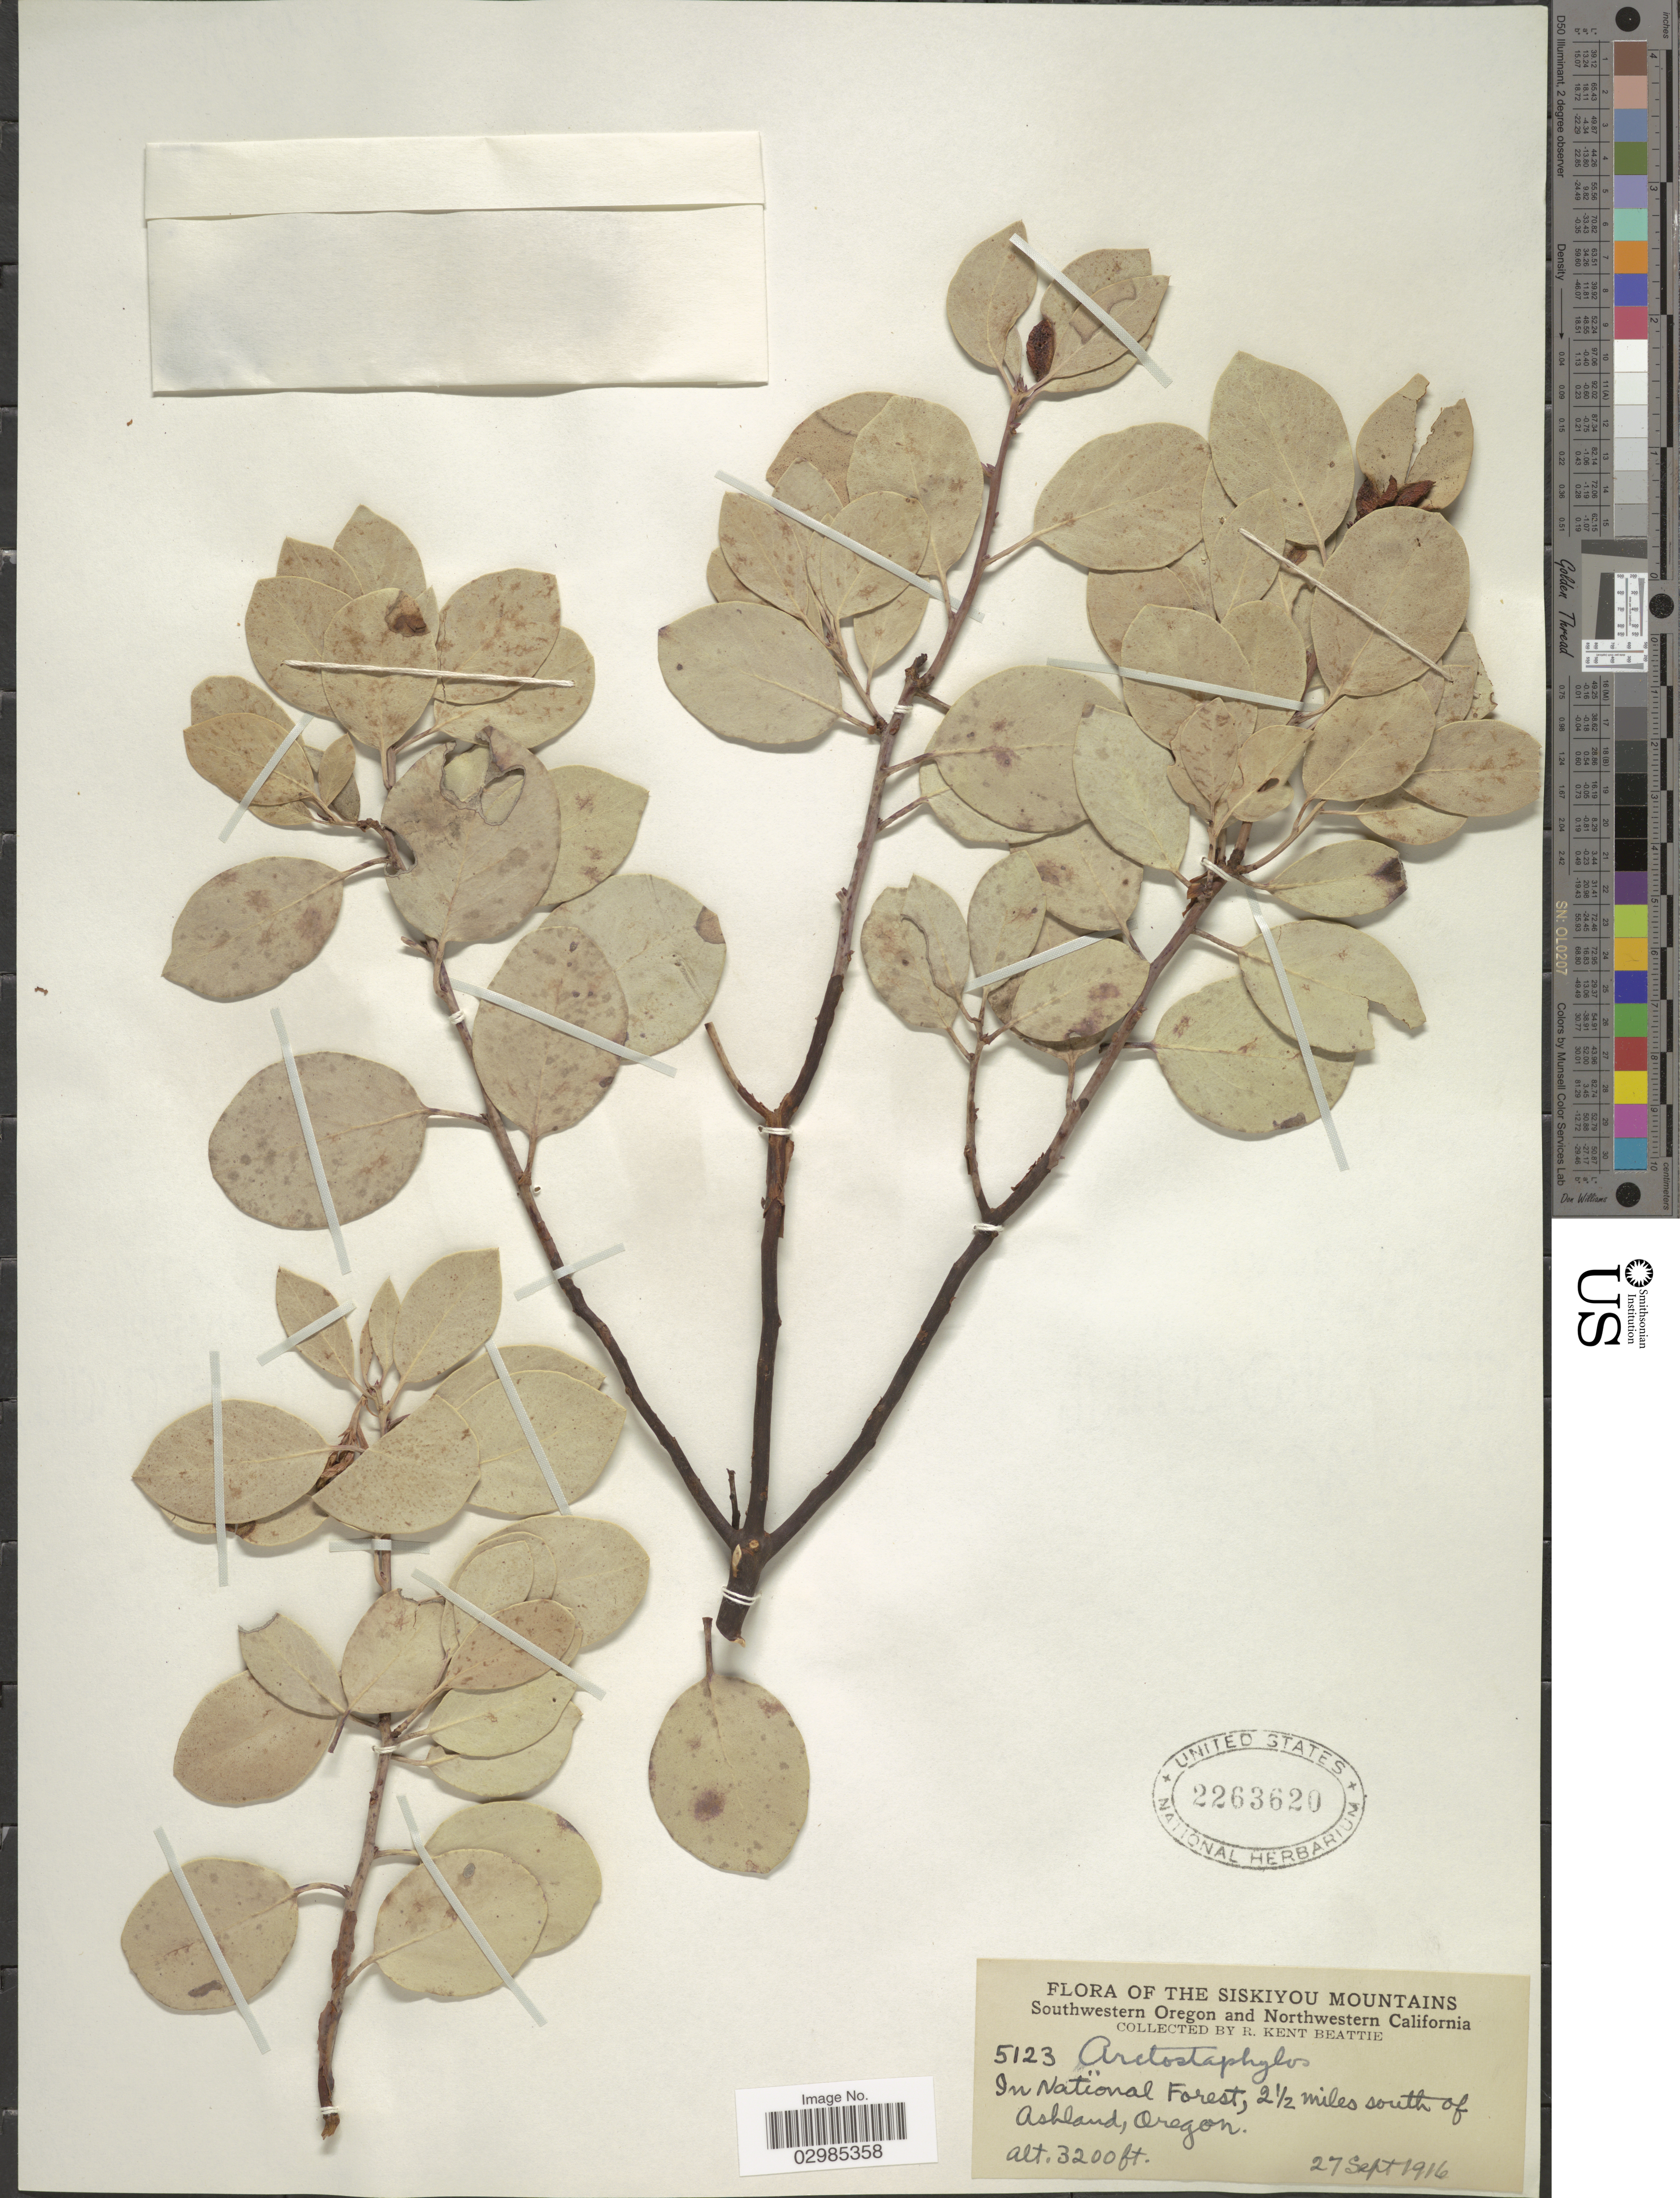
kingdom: Plantae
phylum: Tracheophyta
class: Magnoliopsida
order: Ericales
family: Ericaceae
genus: Arctostaphylos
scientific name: Arctostaphylos cratericola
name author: (Donn. Sm.) Donn. Sm.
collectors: R. K. Beattie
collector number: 5123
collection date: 1916-09-27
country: United States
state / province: Oregon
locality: Siskiyou Mountains. Southwestern Oregon. In National Forest, 2½ miles south of Ashland.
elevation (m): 975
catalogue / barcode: US 2263620